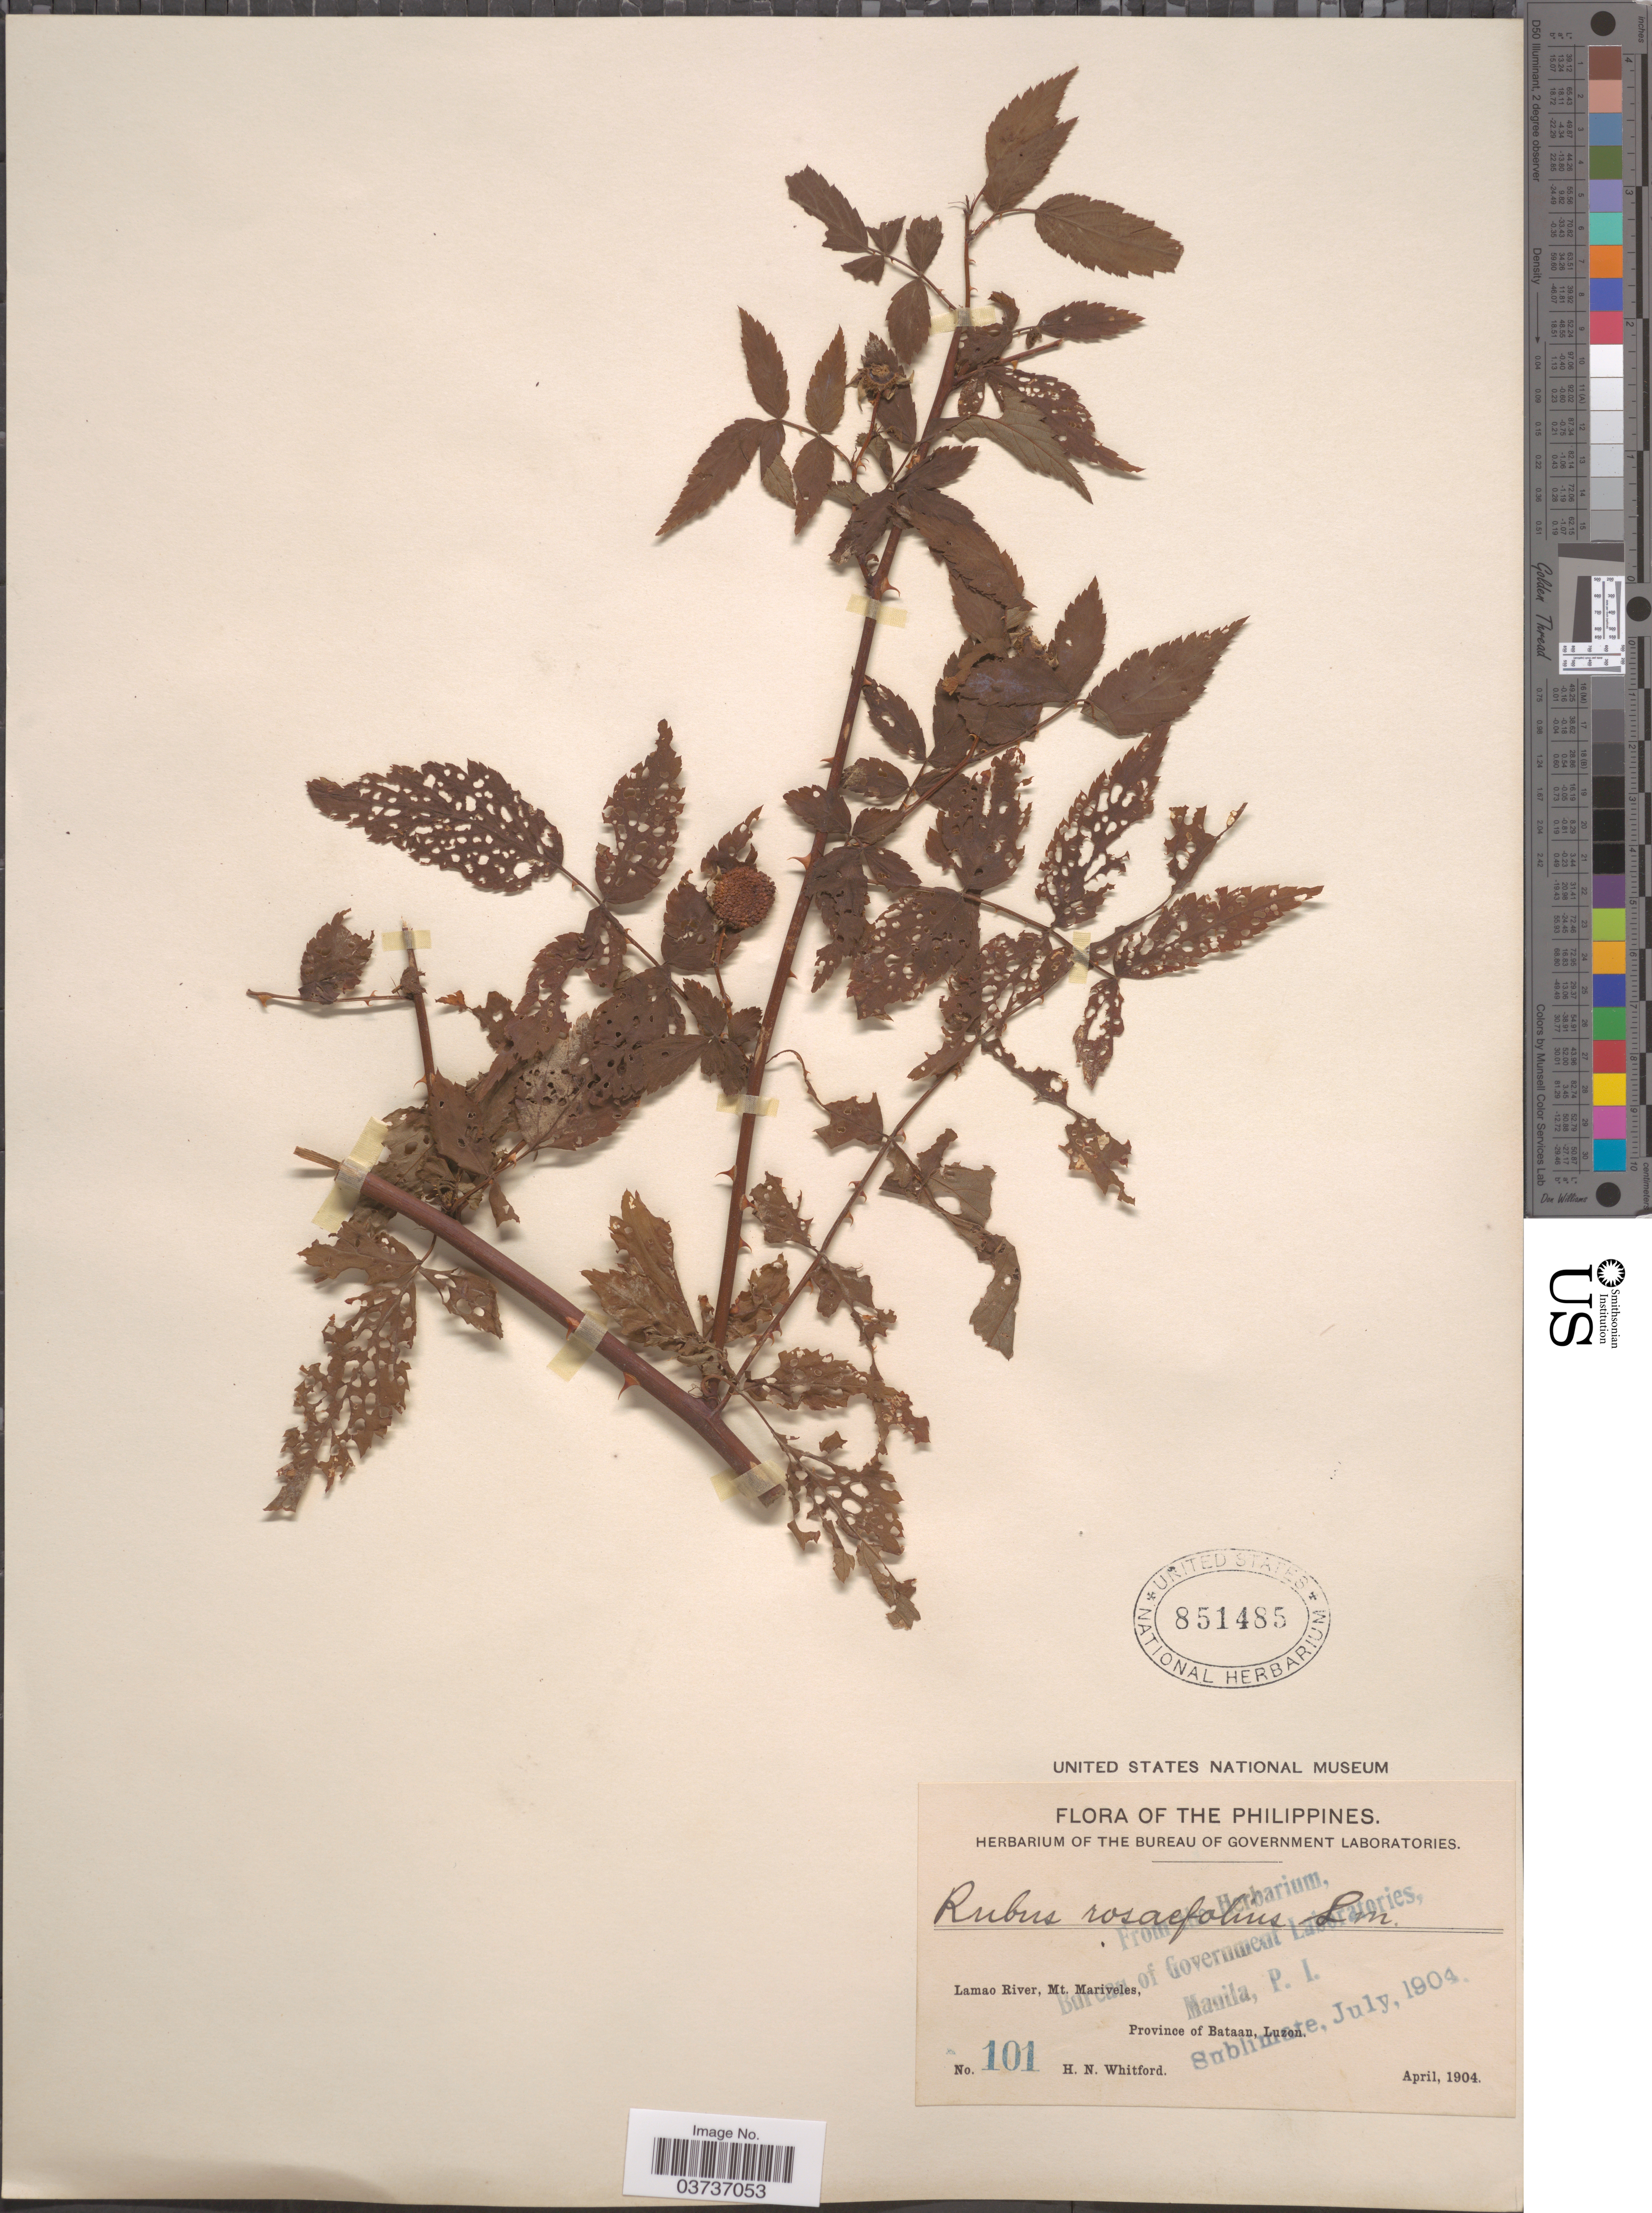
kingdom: Plantae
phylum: Tracheophyta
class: Magnoliopsida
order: Rosales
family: Rosaceae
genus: Rubus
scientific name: Rubus rosaefolius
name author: Sm.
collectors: H. N. Whitford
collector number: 101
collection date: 1904-04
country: Philippines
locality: Lamao River, Mt. Mariveles, Province of Bataan, Luzon.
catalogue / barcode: US 851485